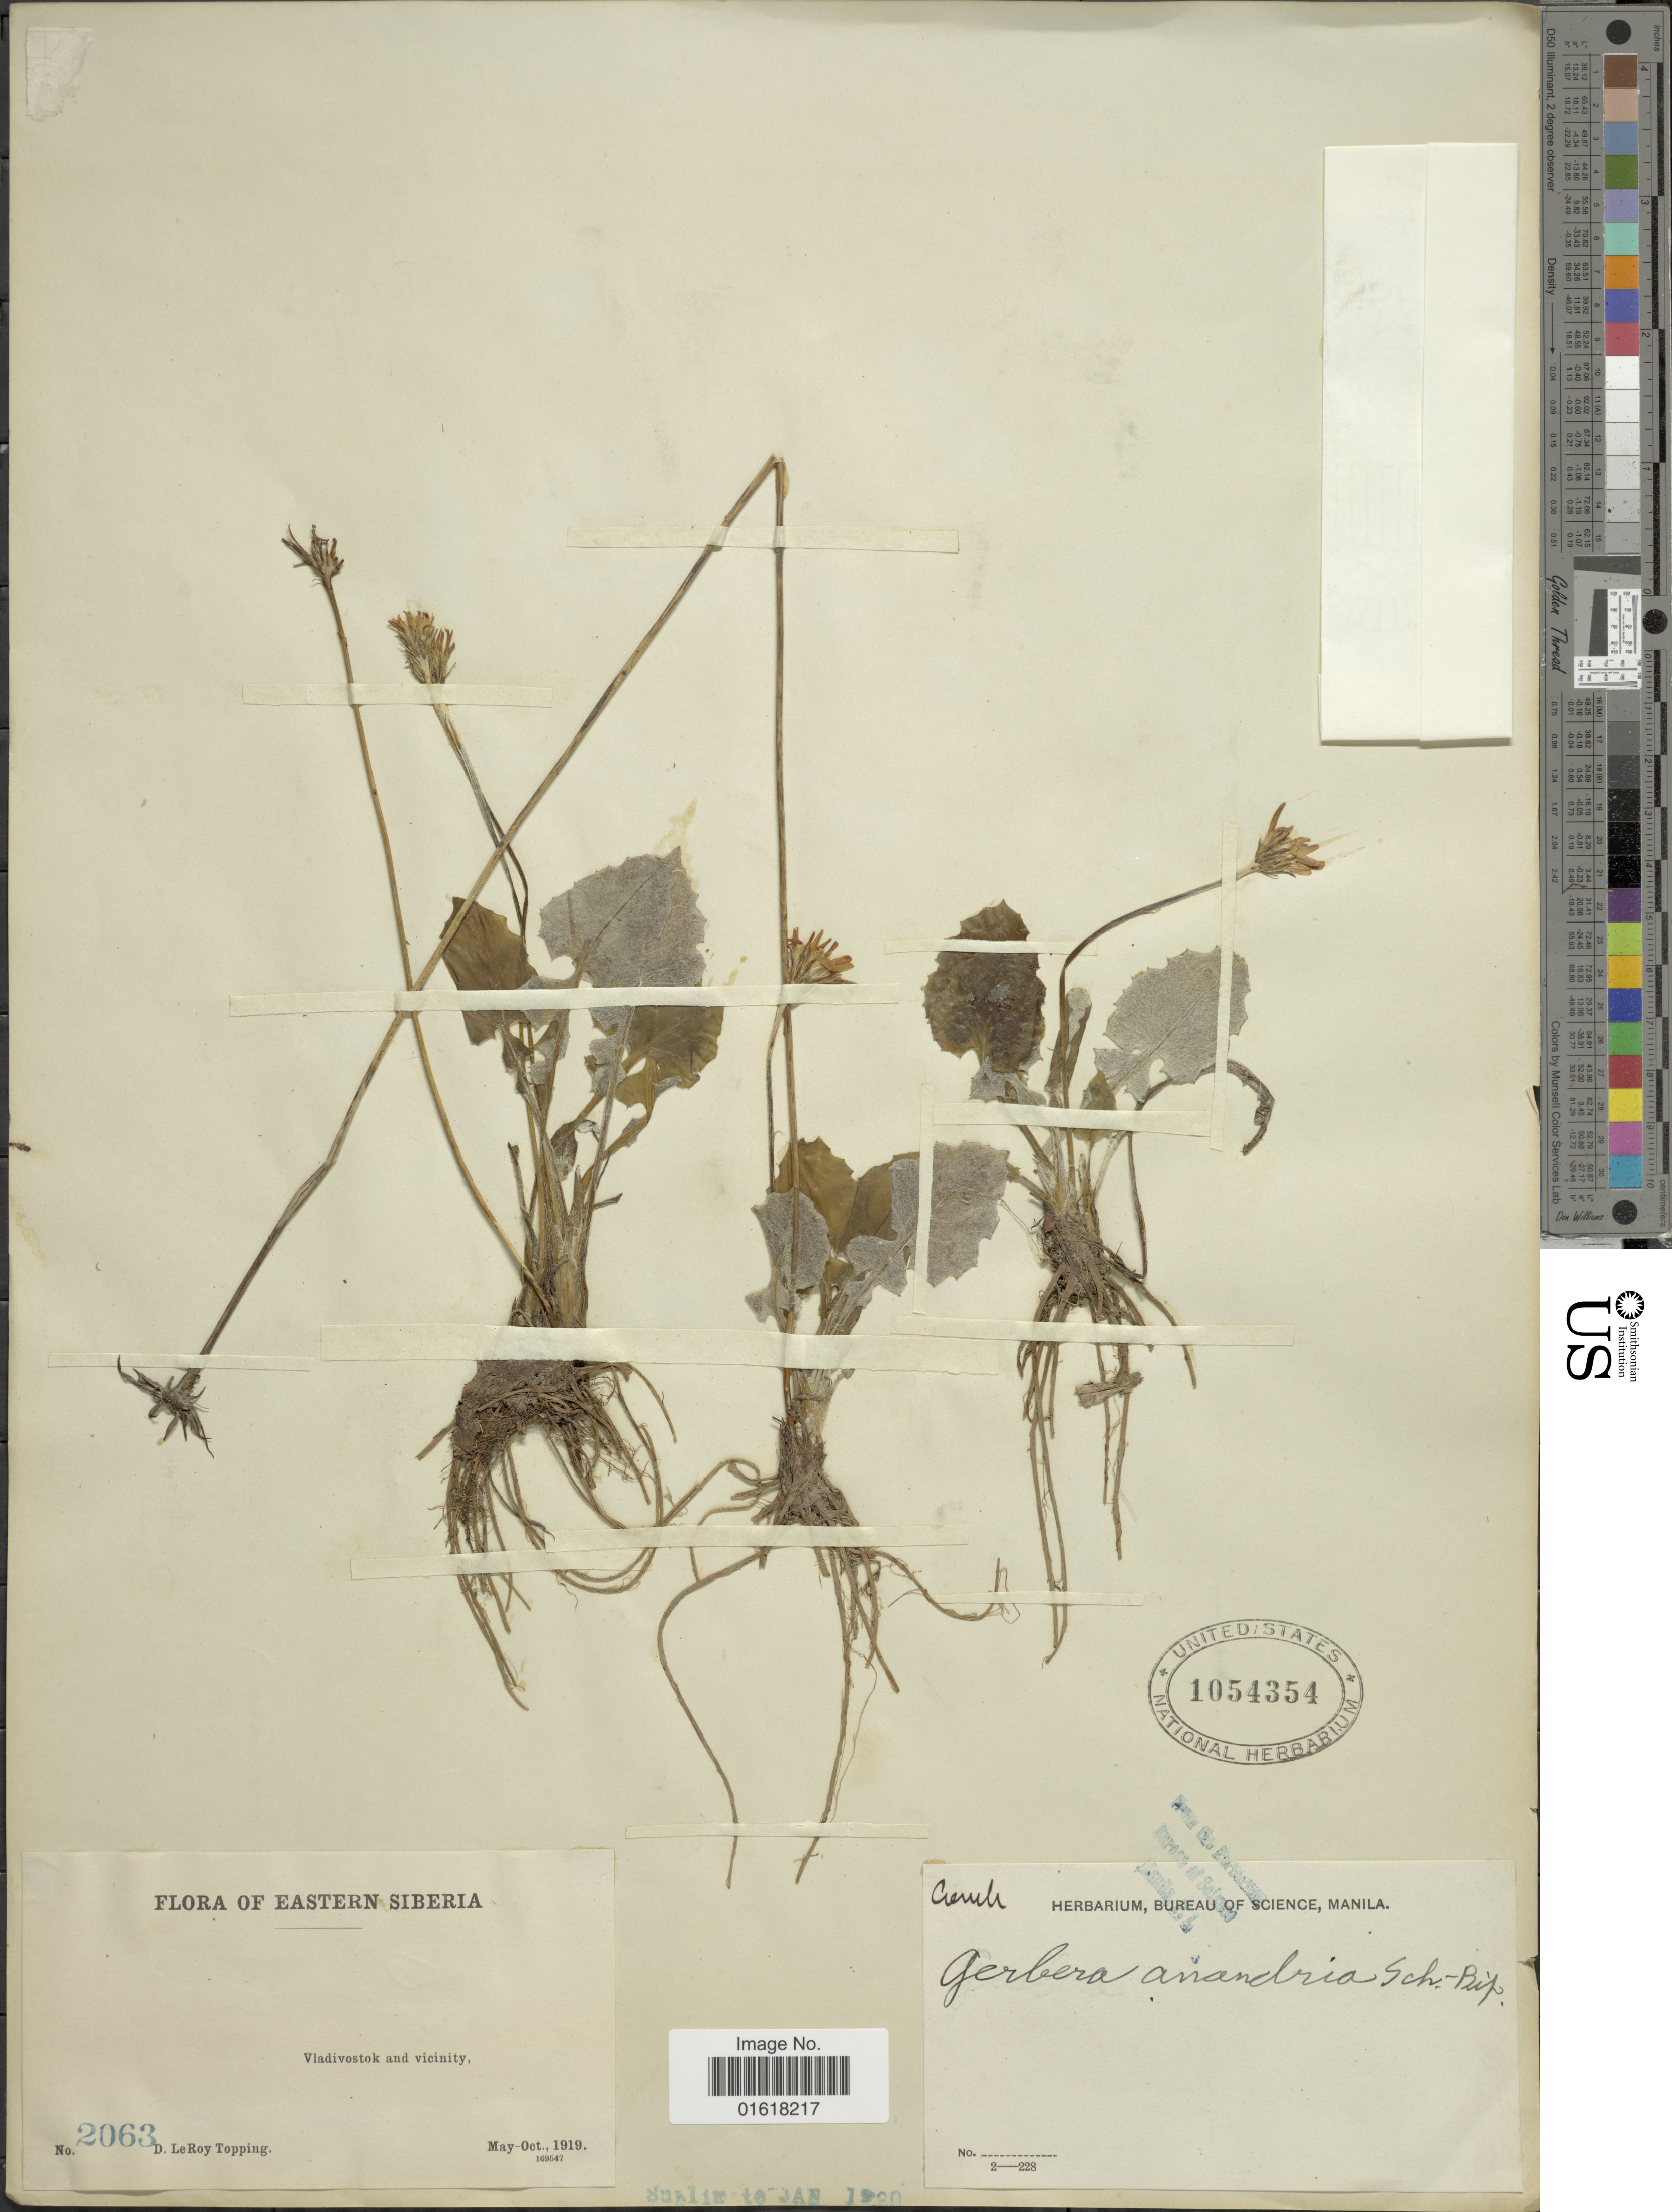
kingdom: Plantae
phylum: Tracheophyta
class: Magnoliopsida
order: Asterales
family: Asteraceae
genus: Leibnitzia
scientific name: Leibnitzia anandria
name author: (L.) Nakai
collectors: D. L. Topping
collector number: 2063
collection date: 1919-05/1919-10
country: Russian Federation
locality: Eastern Siberia. Vladivostok and vicinity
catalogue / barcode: US 1054354